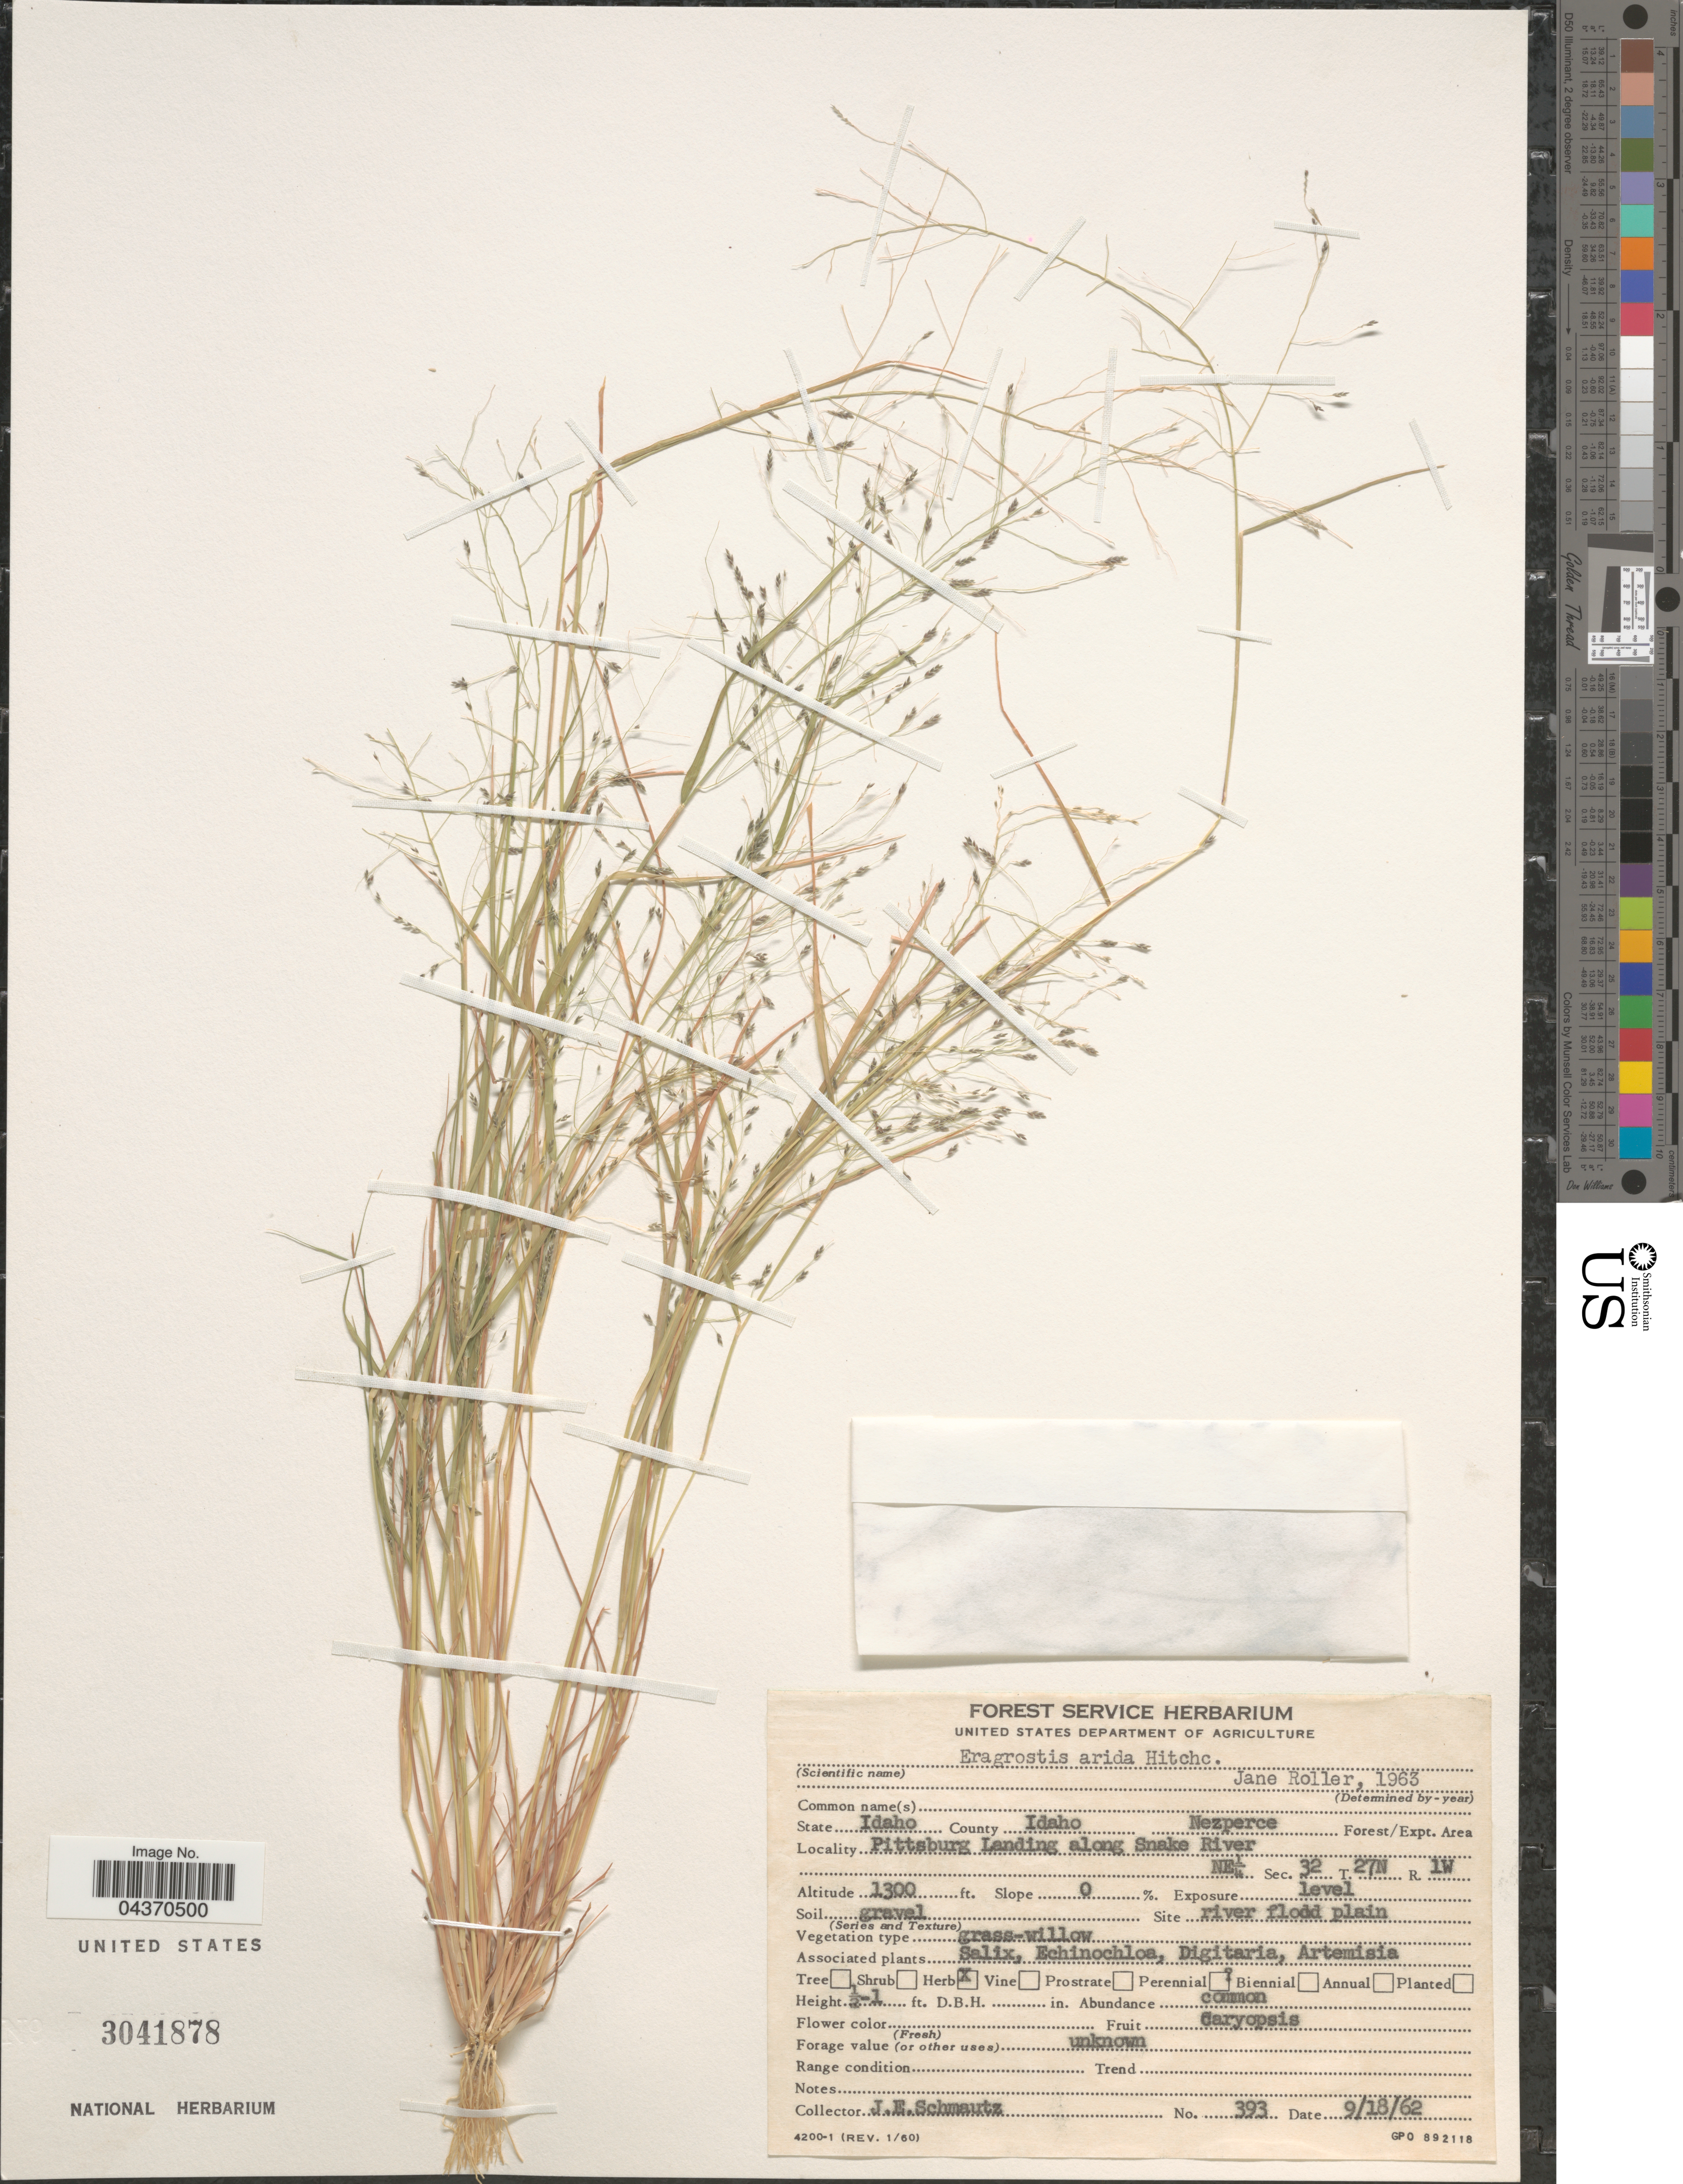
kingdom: Plantae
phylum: Tracheophyta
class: Liliopsida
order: Poales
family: Poaceae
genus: Eragrostis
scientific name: Eragrostis pectinacea var. miserrima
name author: (E. Fourn.) Reeder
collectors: J. Schmautz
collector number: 393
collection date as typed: Transcribed d/m/y: 18/9/62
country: United States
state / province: Idaho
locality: County Idaho. Nezperce Forest/Expt. Area. Pittsburg Landing along Snake River. NE¼ Sec. 32 T.27N R.1W. Slope O.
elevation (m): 396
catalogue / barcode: US 3041878